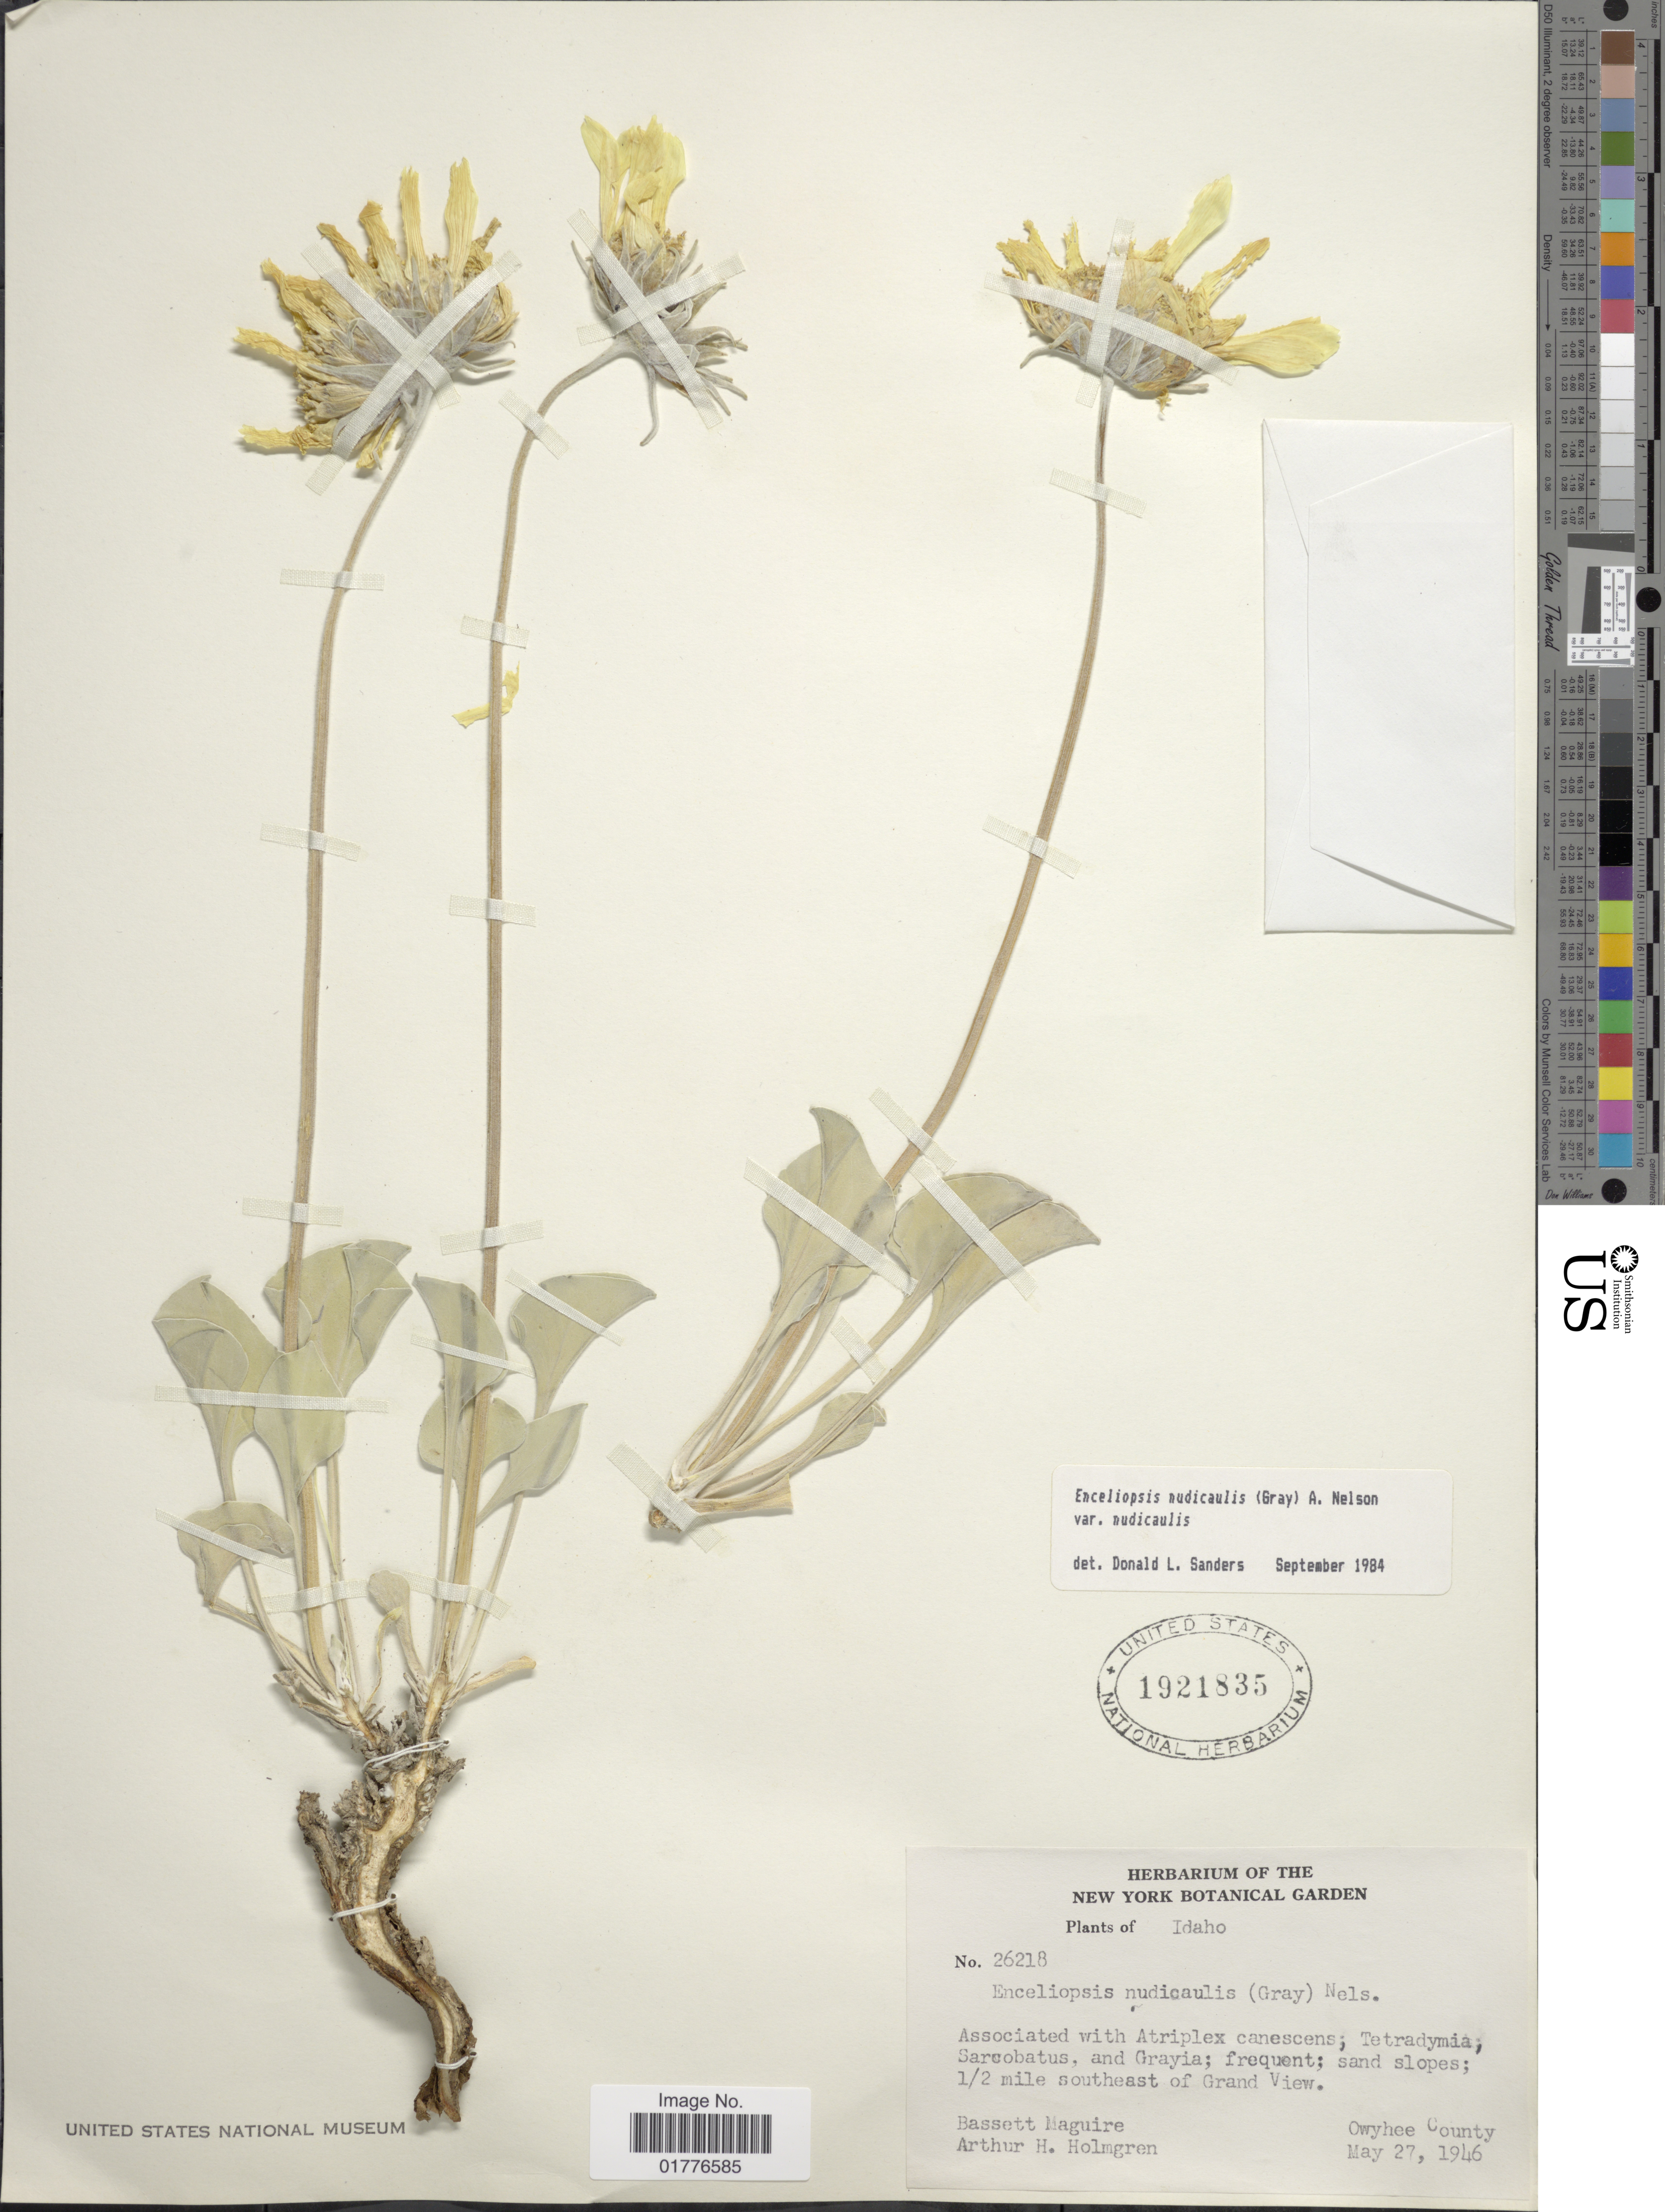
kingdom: Plantae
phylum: Tracheophyta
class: Magnoliopsida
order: Asterales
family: Asteraceae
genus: Enceliopsis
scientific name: Enceliopsis nudicaulis var. nudicaulis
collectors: B. Maguire & A. H. Holmgren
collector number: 26218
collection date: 1946-05-27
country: United States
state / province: Idaho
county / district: Owyhee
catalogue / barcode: US 1921835